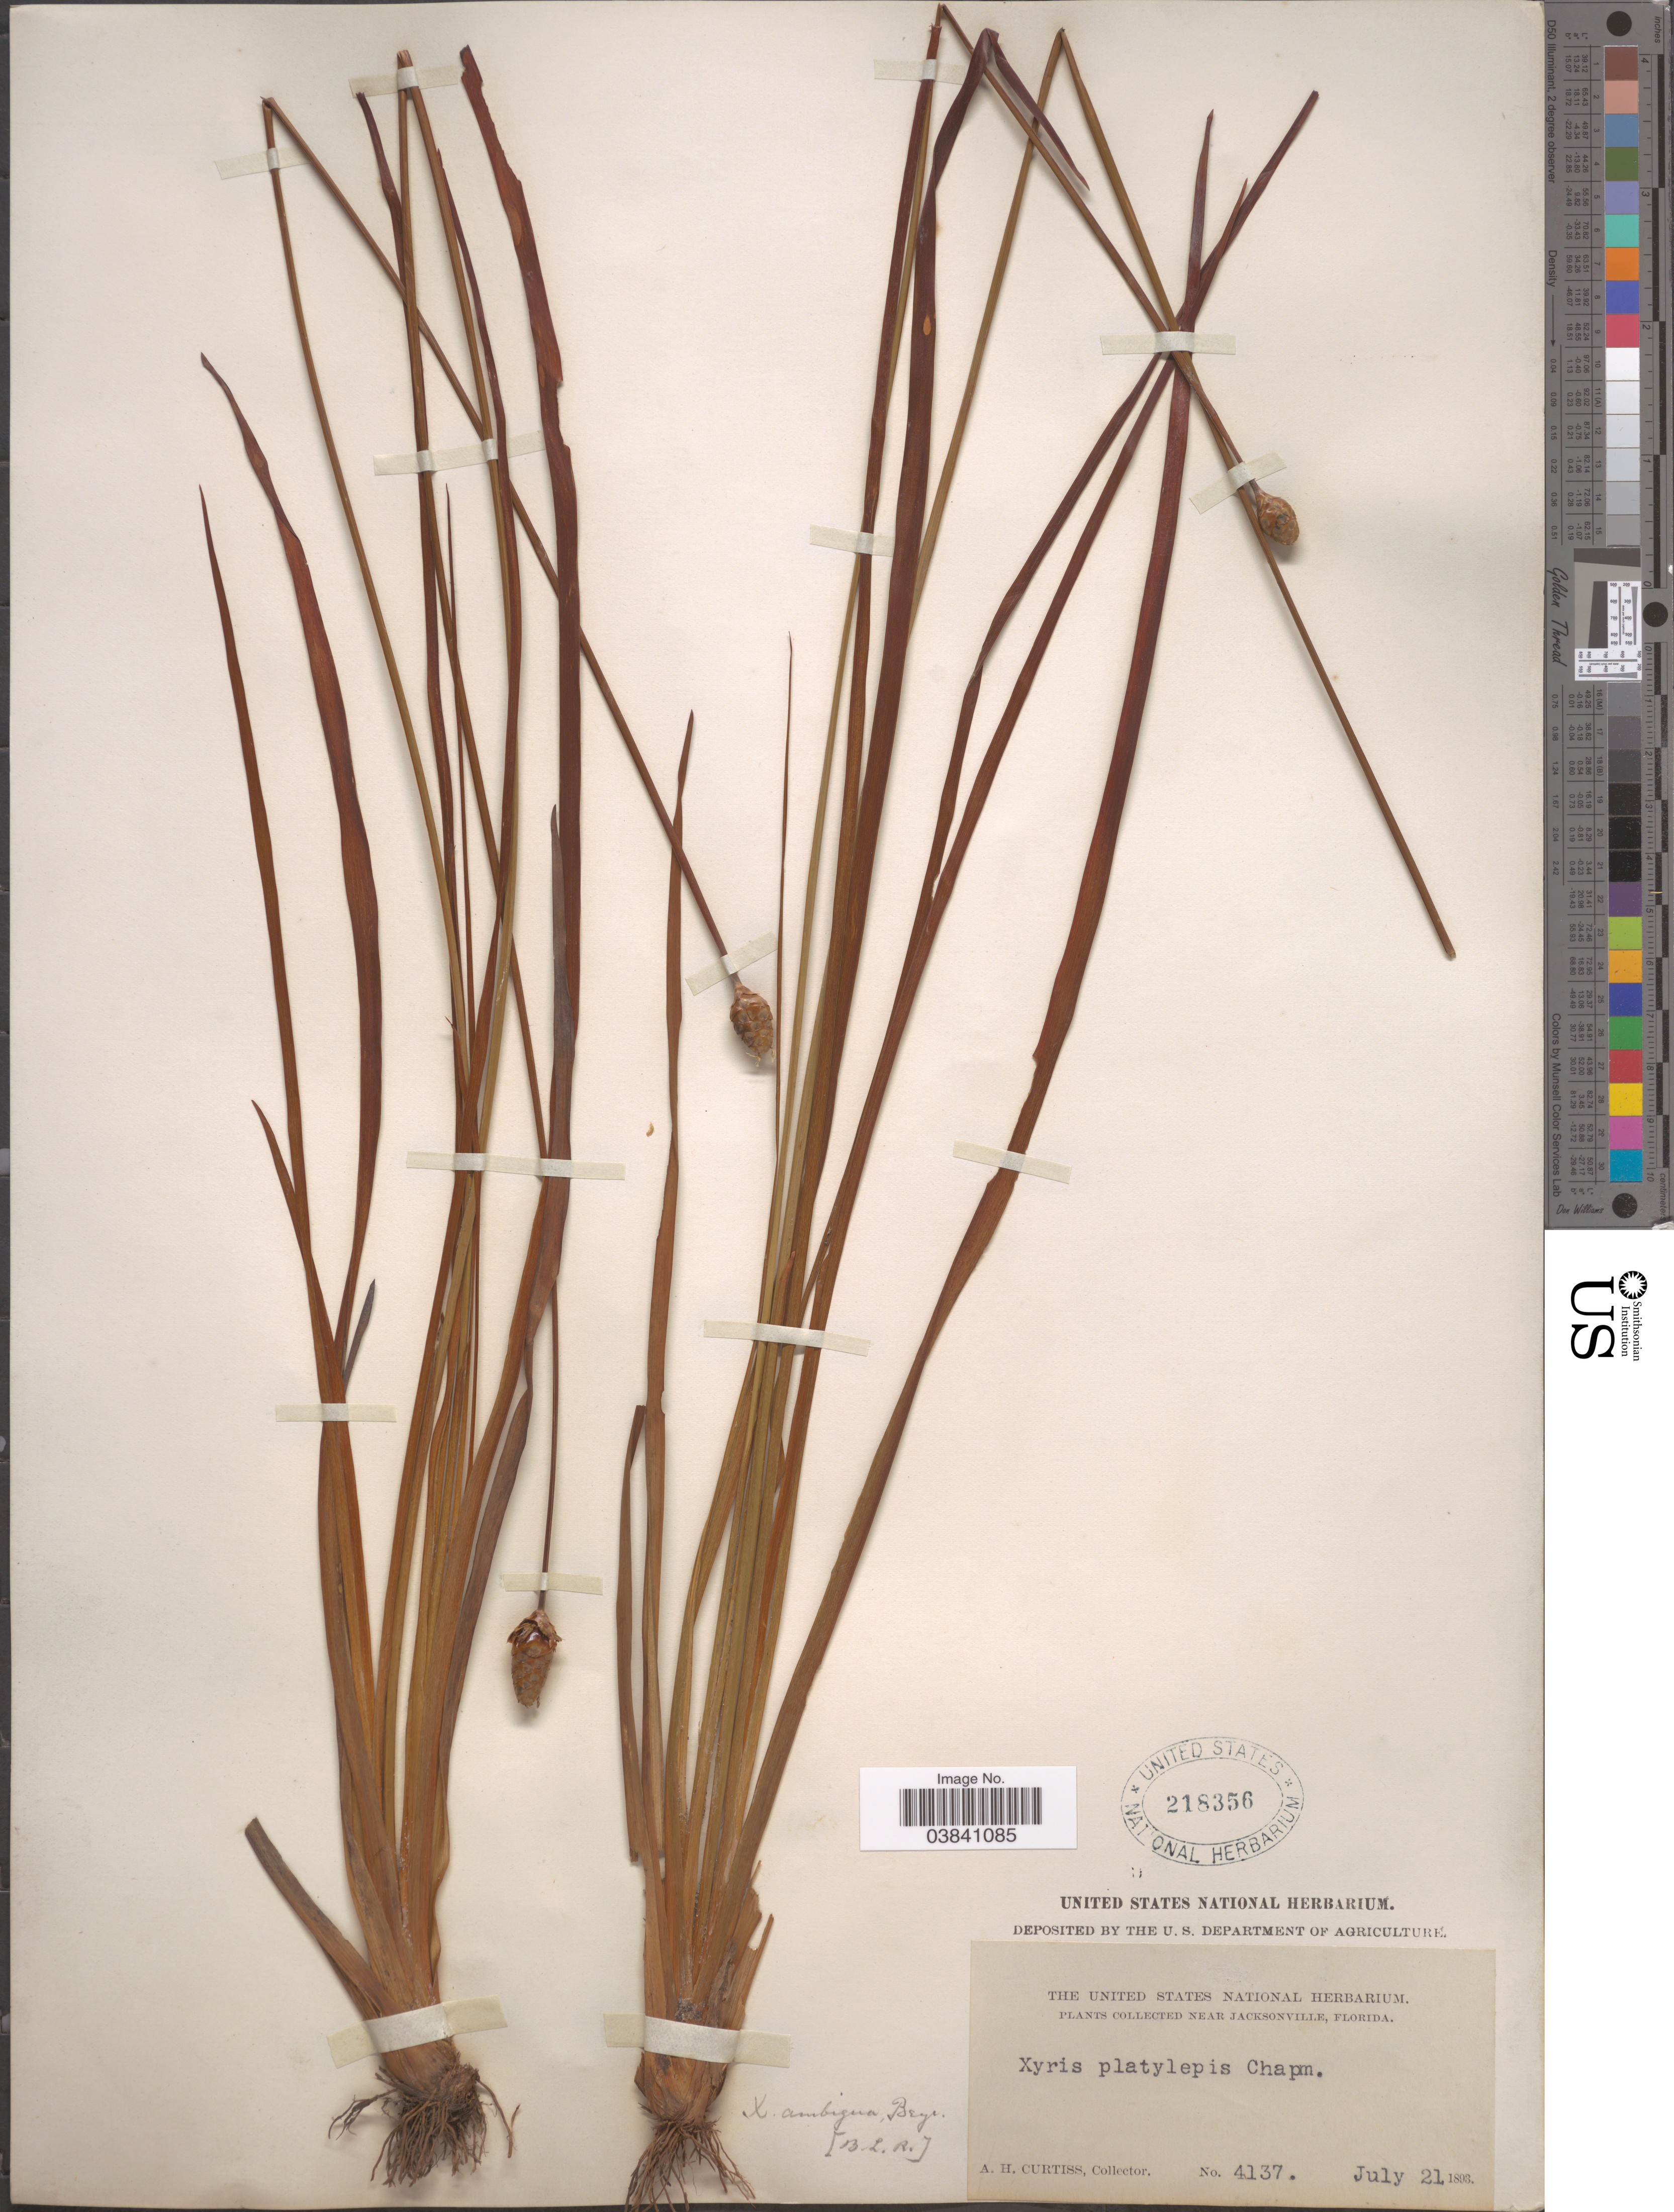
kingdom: Plantae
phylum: Tracheophyta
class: Liliopsida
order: Poales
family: Xyridaceae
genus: Xyris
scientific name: Xyris ambigua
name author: Beyr. ex Kunth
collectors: A. H. Curtiss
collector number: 4137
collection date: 1893-07-21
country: United States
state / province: Florida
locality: Near Jacksonville.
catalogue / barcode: US 218356